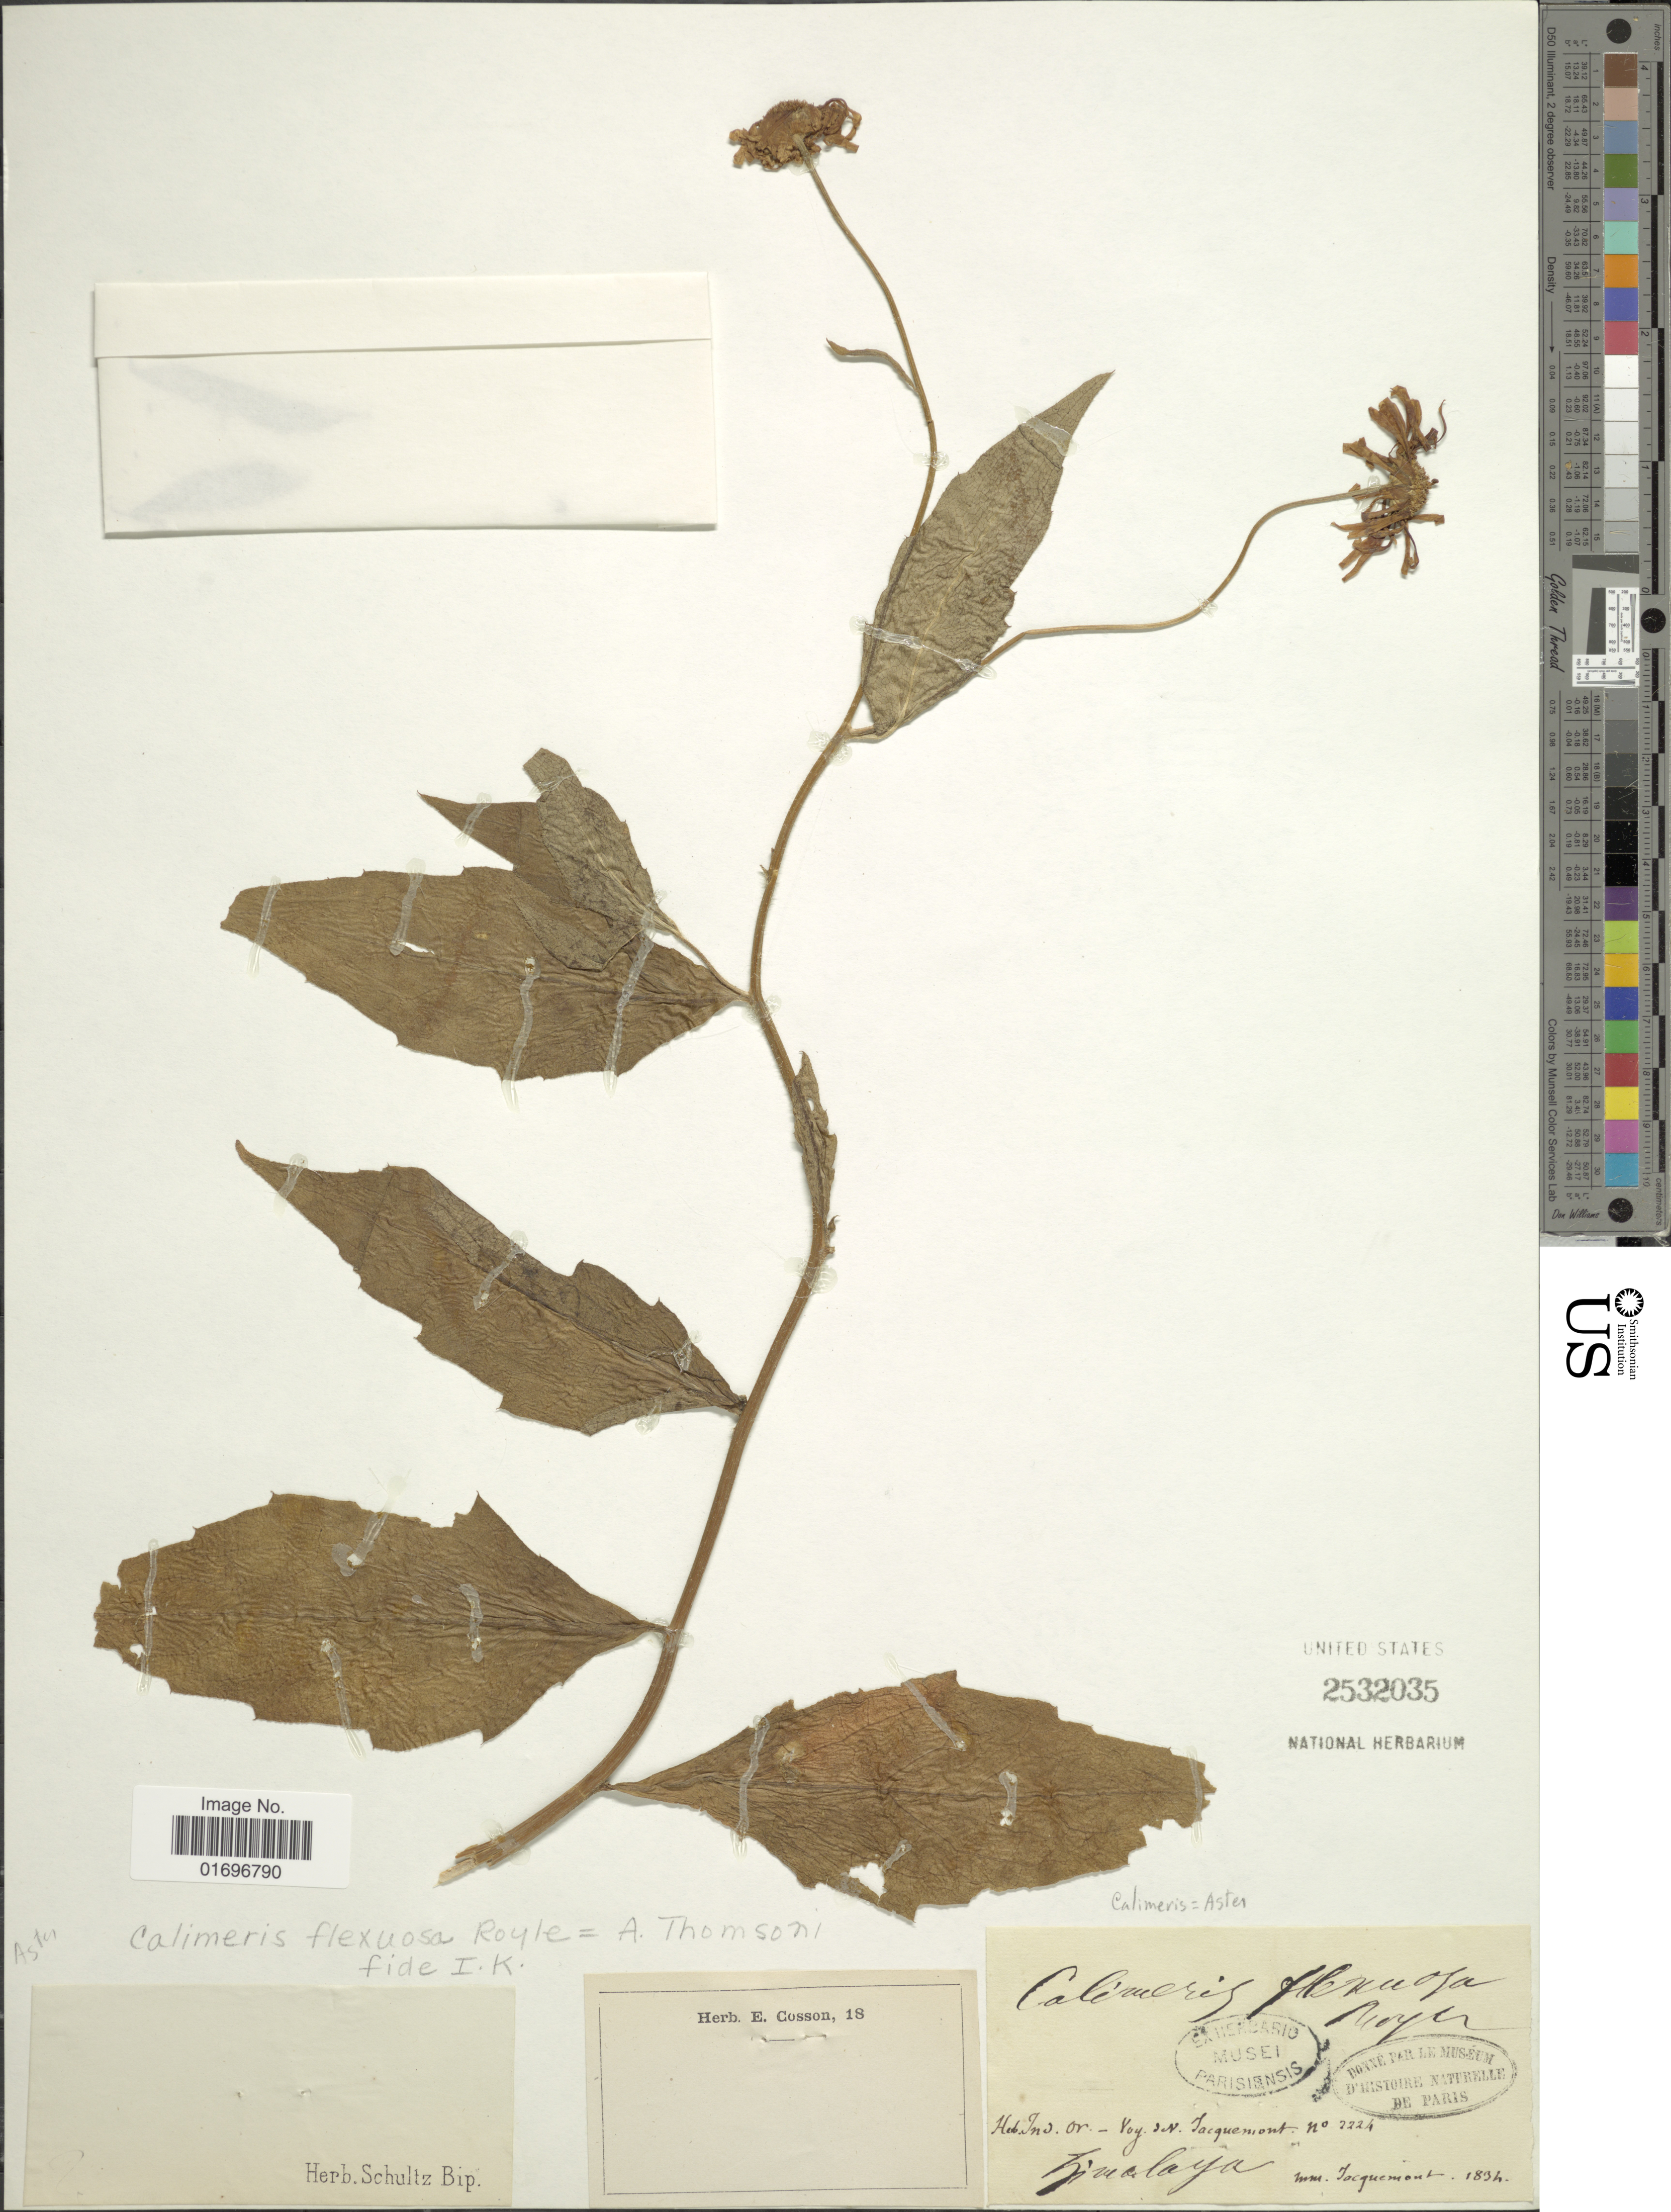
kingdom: Plantae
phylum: Tracheophyta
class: Magnoliopsida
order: Asterales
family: Asteraceae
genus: Aster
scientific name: Aster thomsonii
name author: C.B. Clarke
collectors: V. Jacquemont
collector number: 2224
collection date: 1834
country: India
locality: Himalaya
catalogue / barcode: US 2532035